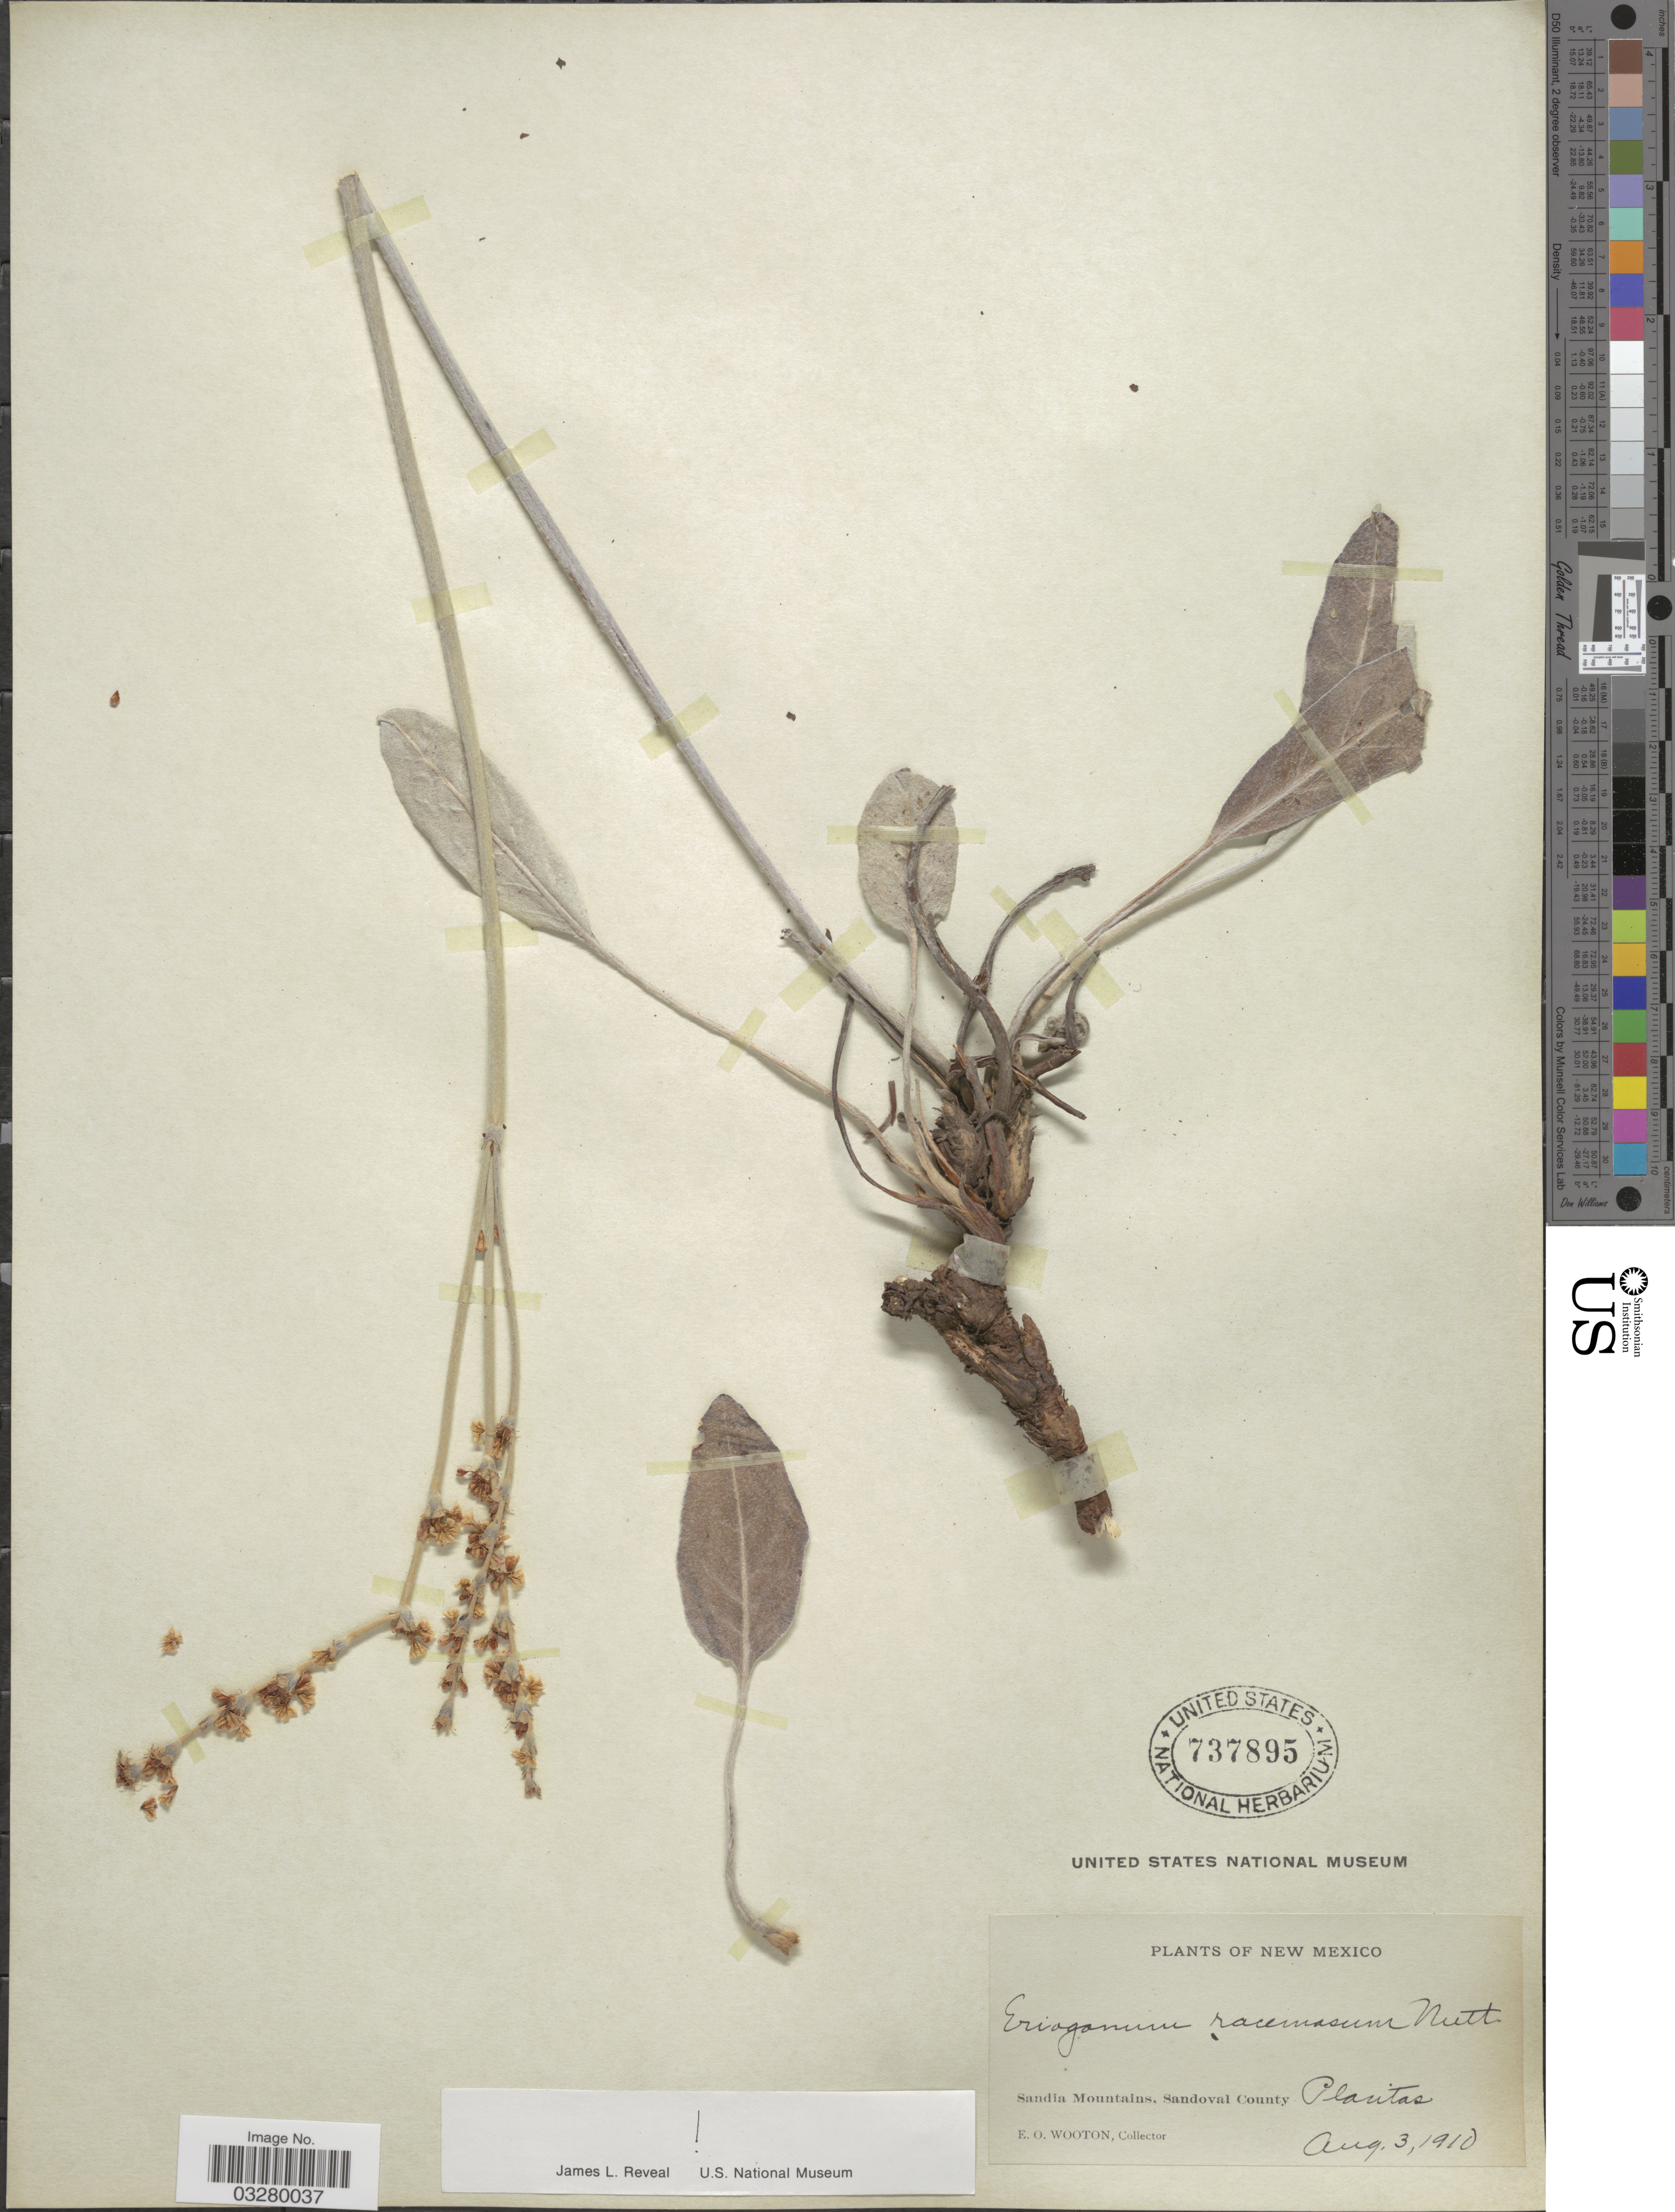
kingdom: Plantae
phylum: Tracheophyta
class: Magnoliopsida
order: Caryophyllales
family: Polygonaceae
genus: Eriogonum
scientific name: Eriogonum racemosum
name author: Nutt.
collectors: E. O. Wooton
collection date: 1910-08-03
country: United States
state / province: New Mexico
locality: Sandia Mountains, Sandoval County, Placitas.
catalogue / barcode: US 737895